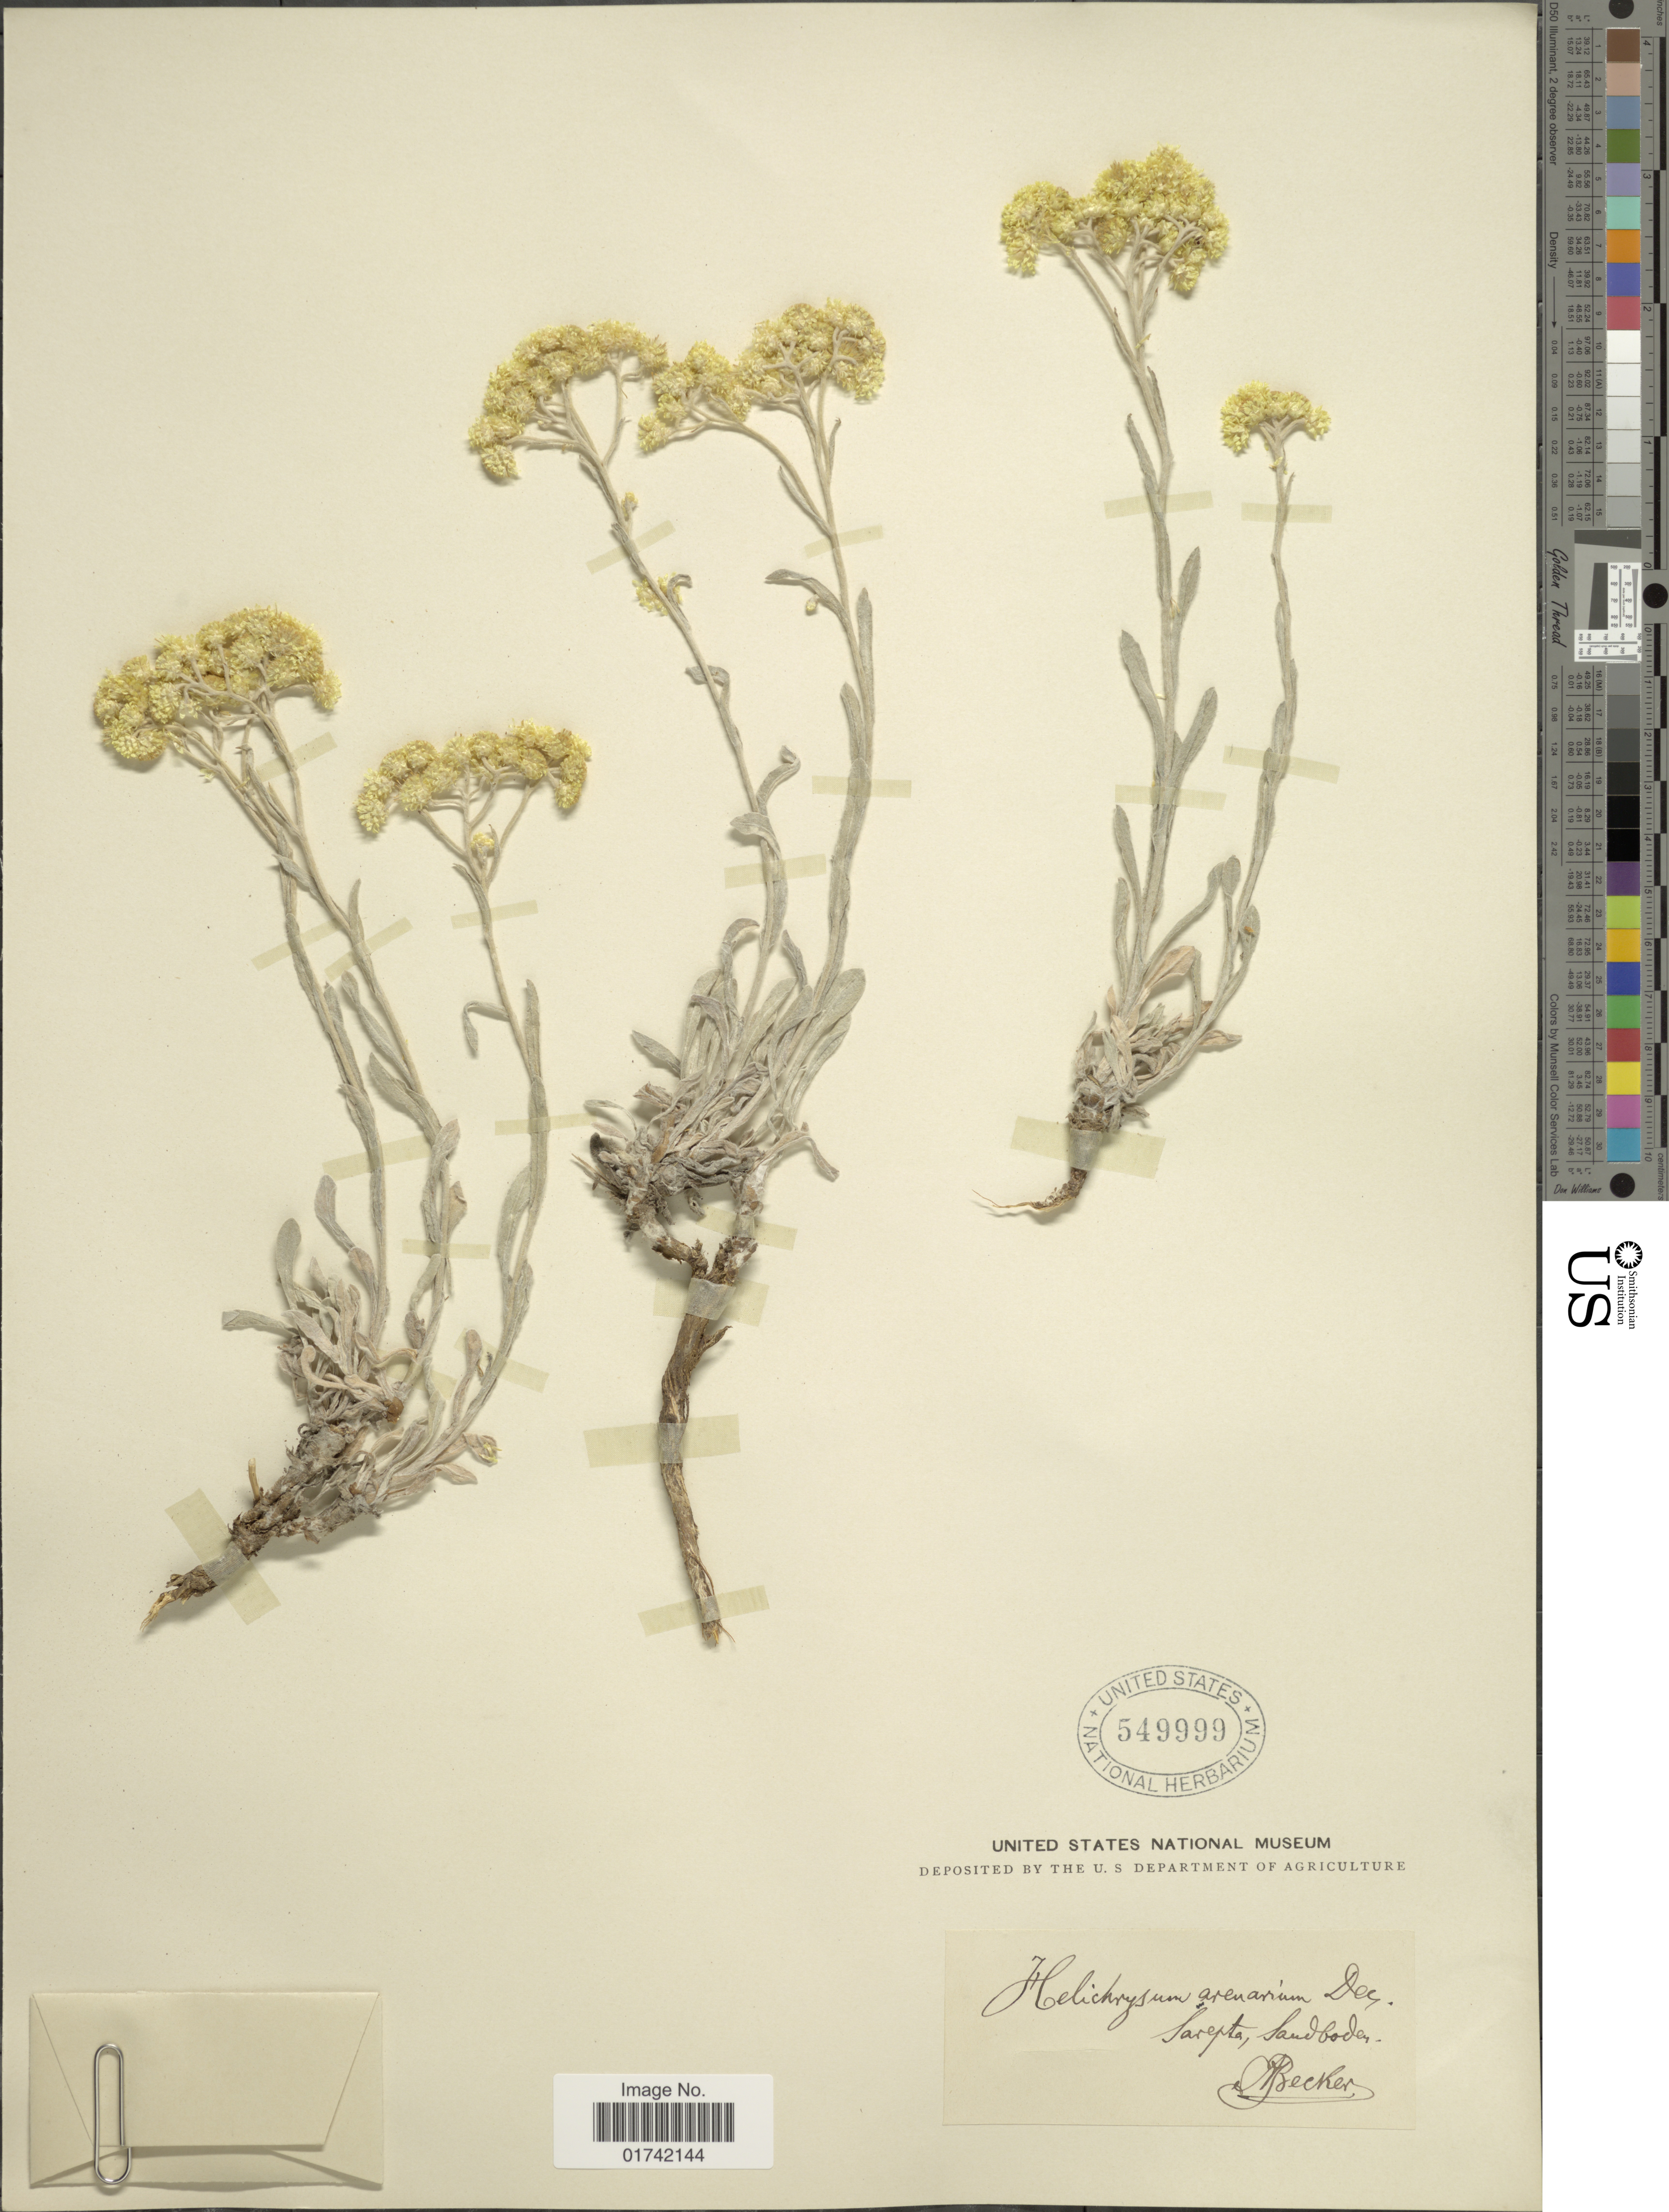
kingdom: Plantae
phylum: Tracheophyta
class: Magnoliopsida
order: Asterales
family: Asteraceae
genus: Helichrysum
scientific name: Helichrysum arenarium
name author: (L.) Moench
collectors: Becker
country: Russian Federation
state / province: Volgograd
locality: Sarepta, Sandboden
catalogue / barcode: US 849999